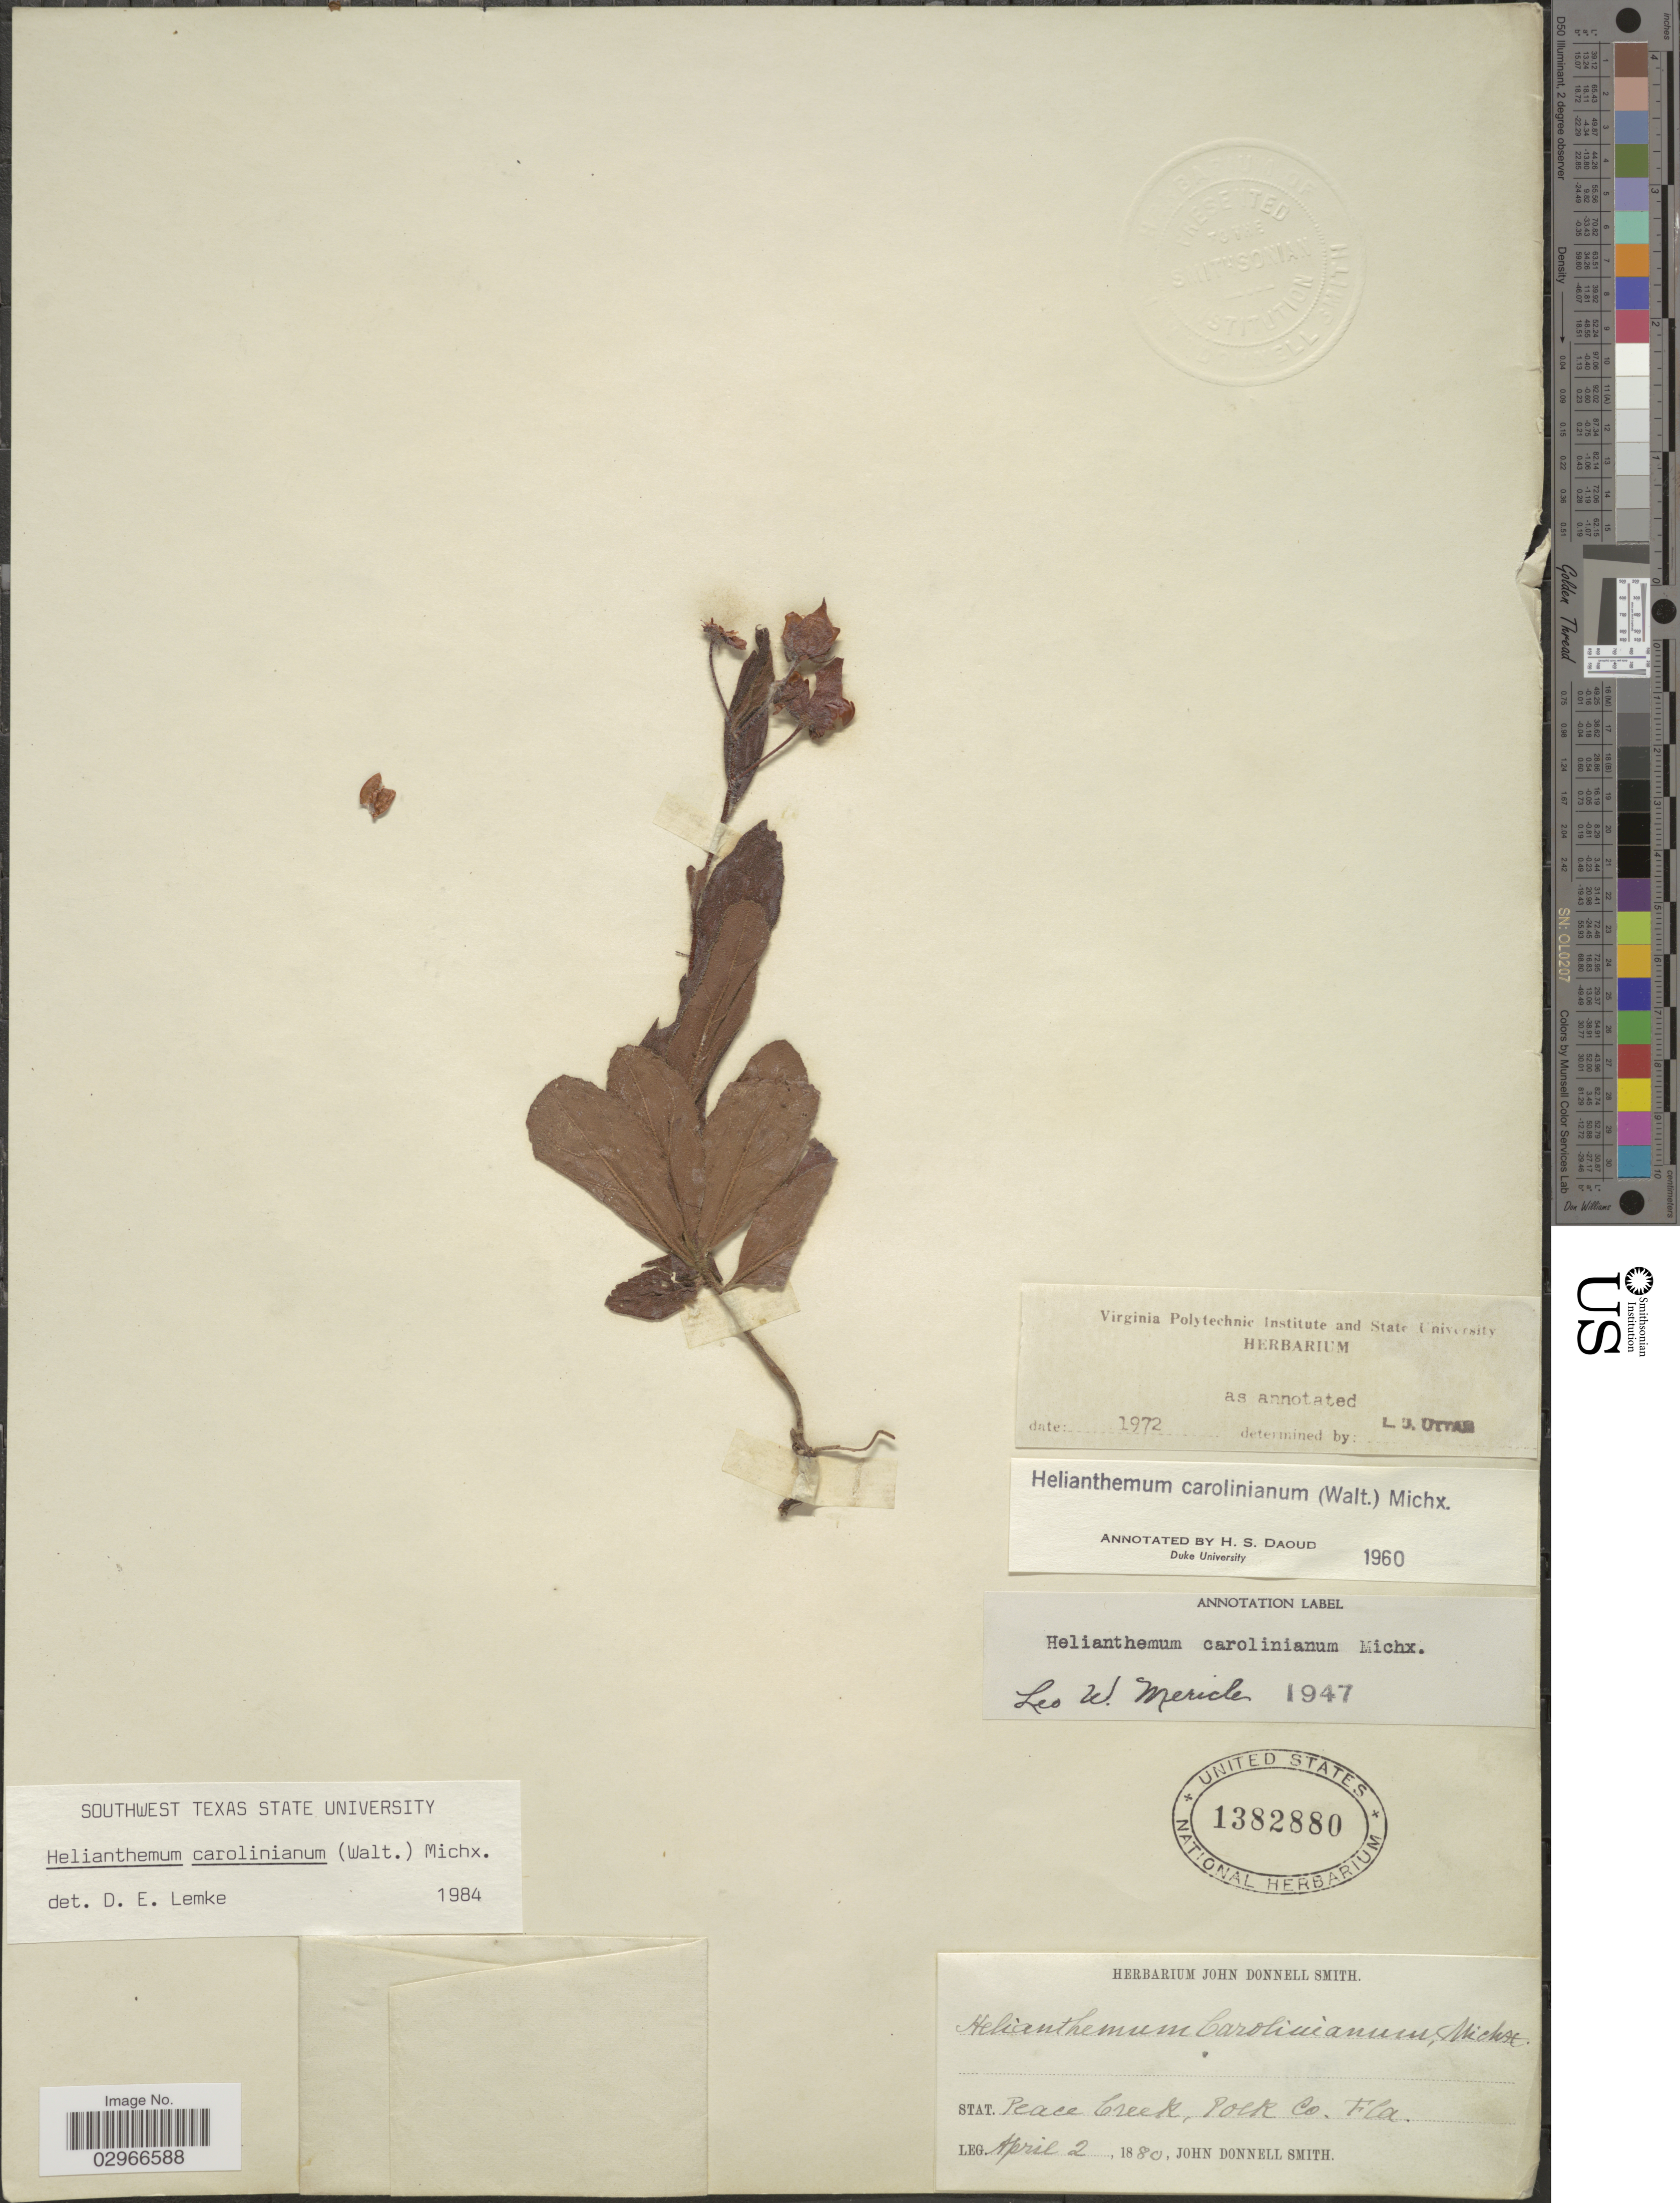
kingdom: Plantae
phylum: Tracheophyta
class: Magnoliopsida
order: Malvales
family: Cistaceae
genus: Helianthemum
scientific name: Helianthemum carolinianum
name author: (Walter) Michx.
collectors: J. Donnell Smith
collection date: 1880-04-02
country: United States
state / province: Florida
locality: Peace Creek, Polk Co.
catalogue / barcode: US 1382880